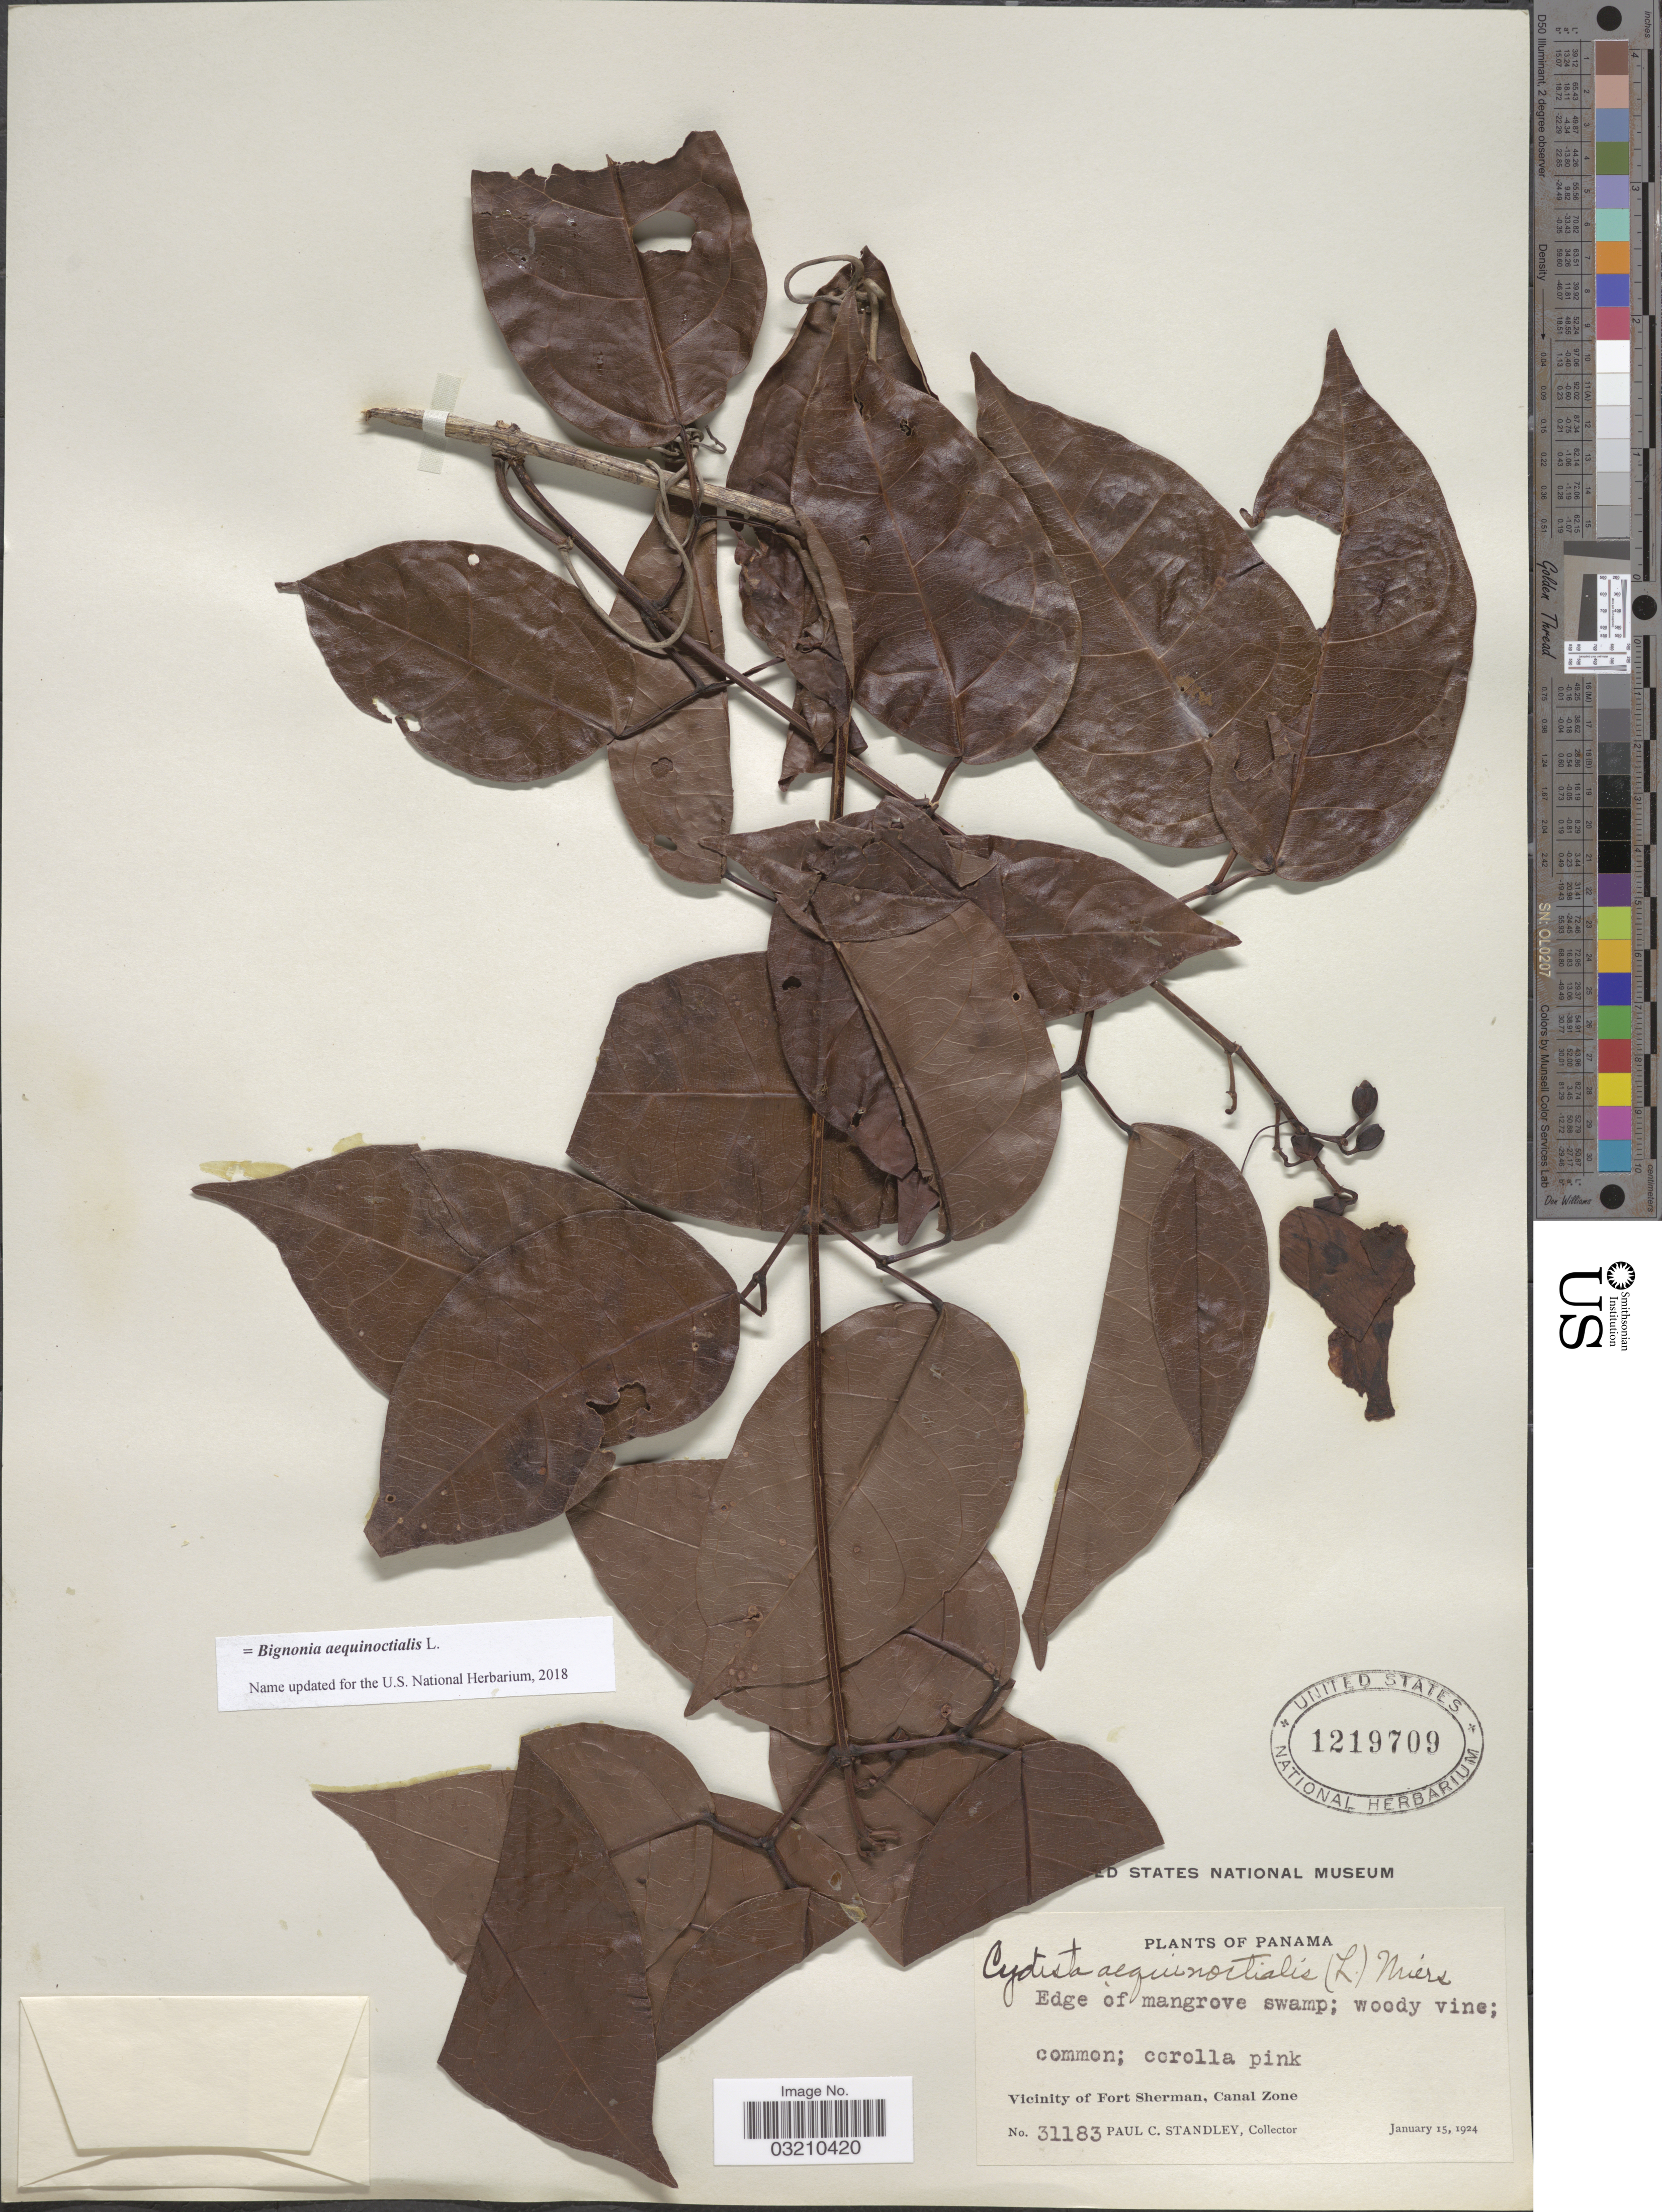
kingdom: Plantae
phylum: Tracheophyta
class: Magnoliopsida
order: Lamiales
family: Bignoniaceae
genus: Bignonia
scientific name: Bignonia aequinoctialis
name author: L.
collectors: P. C. Standley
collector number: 31183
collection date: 1924-01-15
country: Panama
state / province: Colón / Panamá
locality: Vicinity of Fort Sherman, Canal Zone.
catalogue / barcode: US 1219709